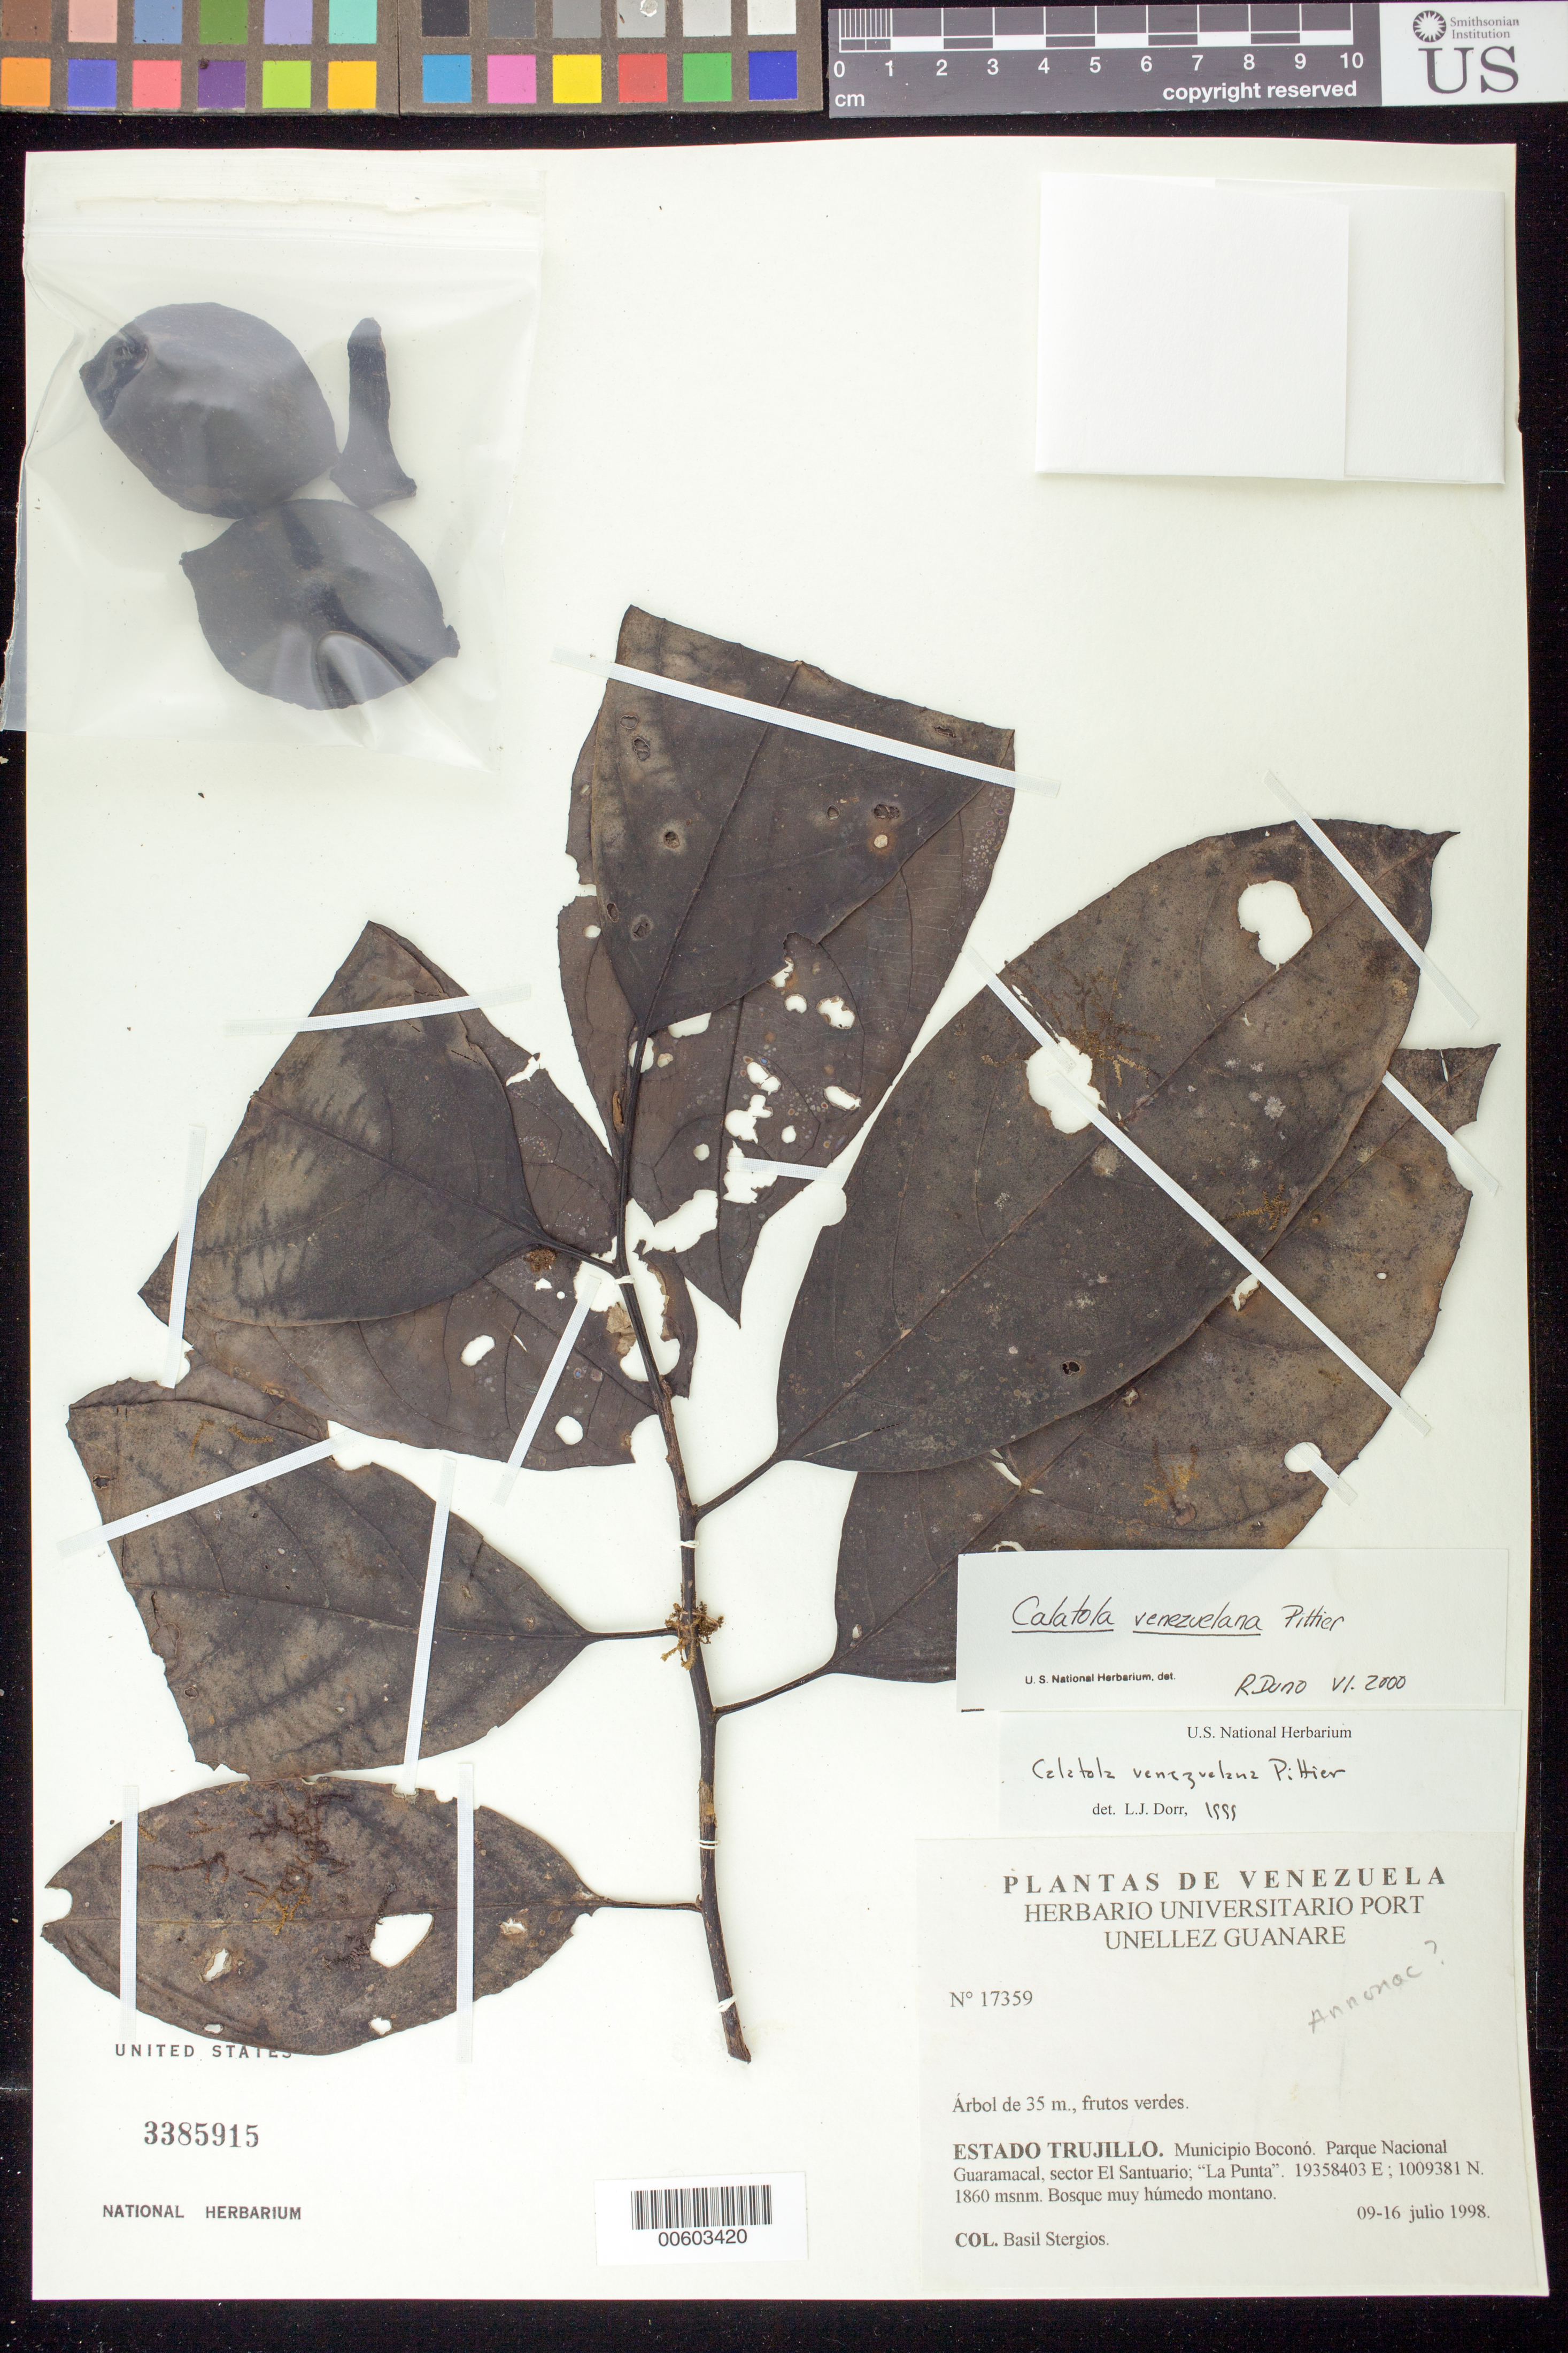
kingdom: Plantae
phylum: Tracheophyta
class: Magnoliopsida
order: Metteniusales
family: Metteniusaceae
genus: Calatola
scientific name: Calatola venezuelana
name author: Pittier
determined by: Duno de Stefano, R.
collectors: B. G. Stergios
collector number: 17359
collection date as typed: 09 Jul 1998 to 16 Jul 1998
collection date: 1998-07-09/1998-07-16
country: Venezuela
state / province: Trujillo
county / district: Boconó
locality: Parque Nacional Guaramacal, Sector El Santuario, La Punta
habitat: Bosques muy húmedo montano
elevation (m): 1860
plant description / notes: F, PORT, US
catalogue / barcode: US 3385915